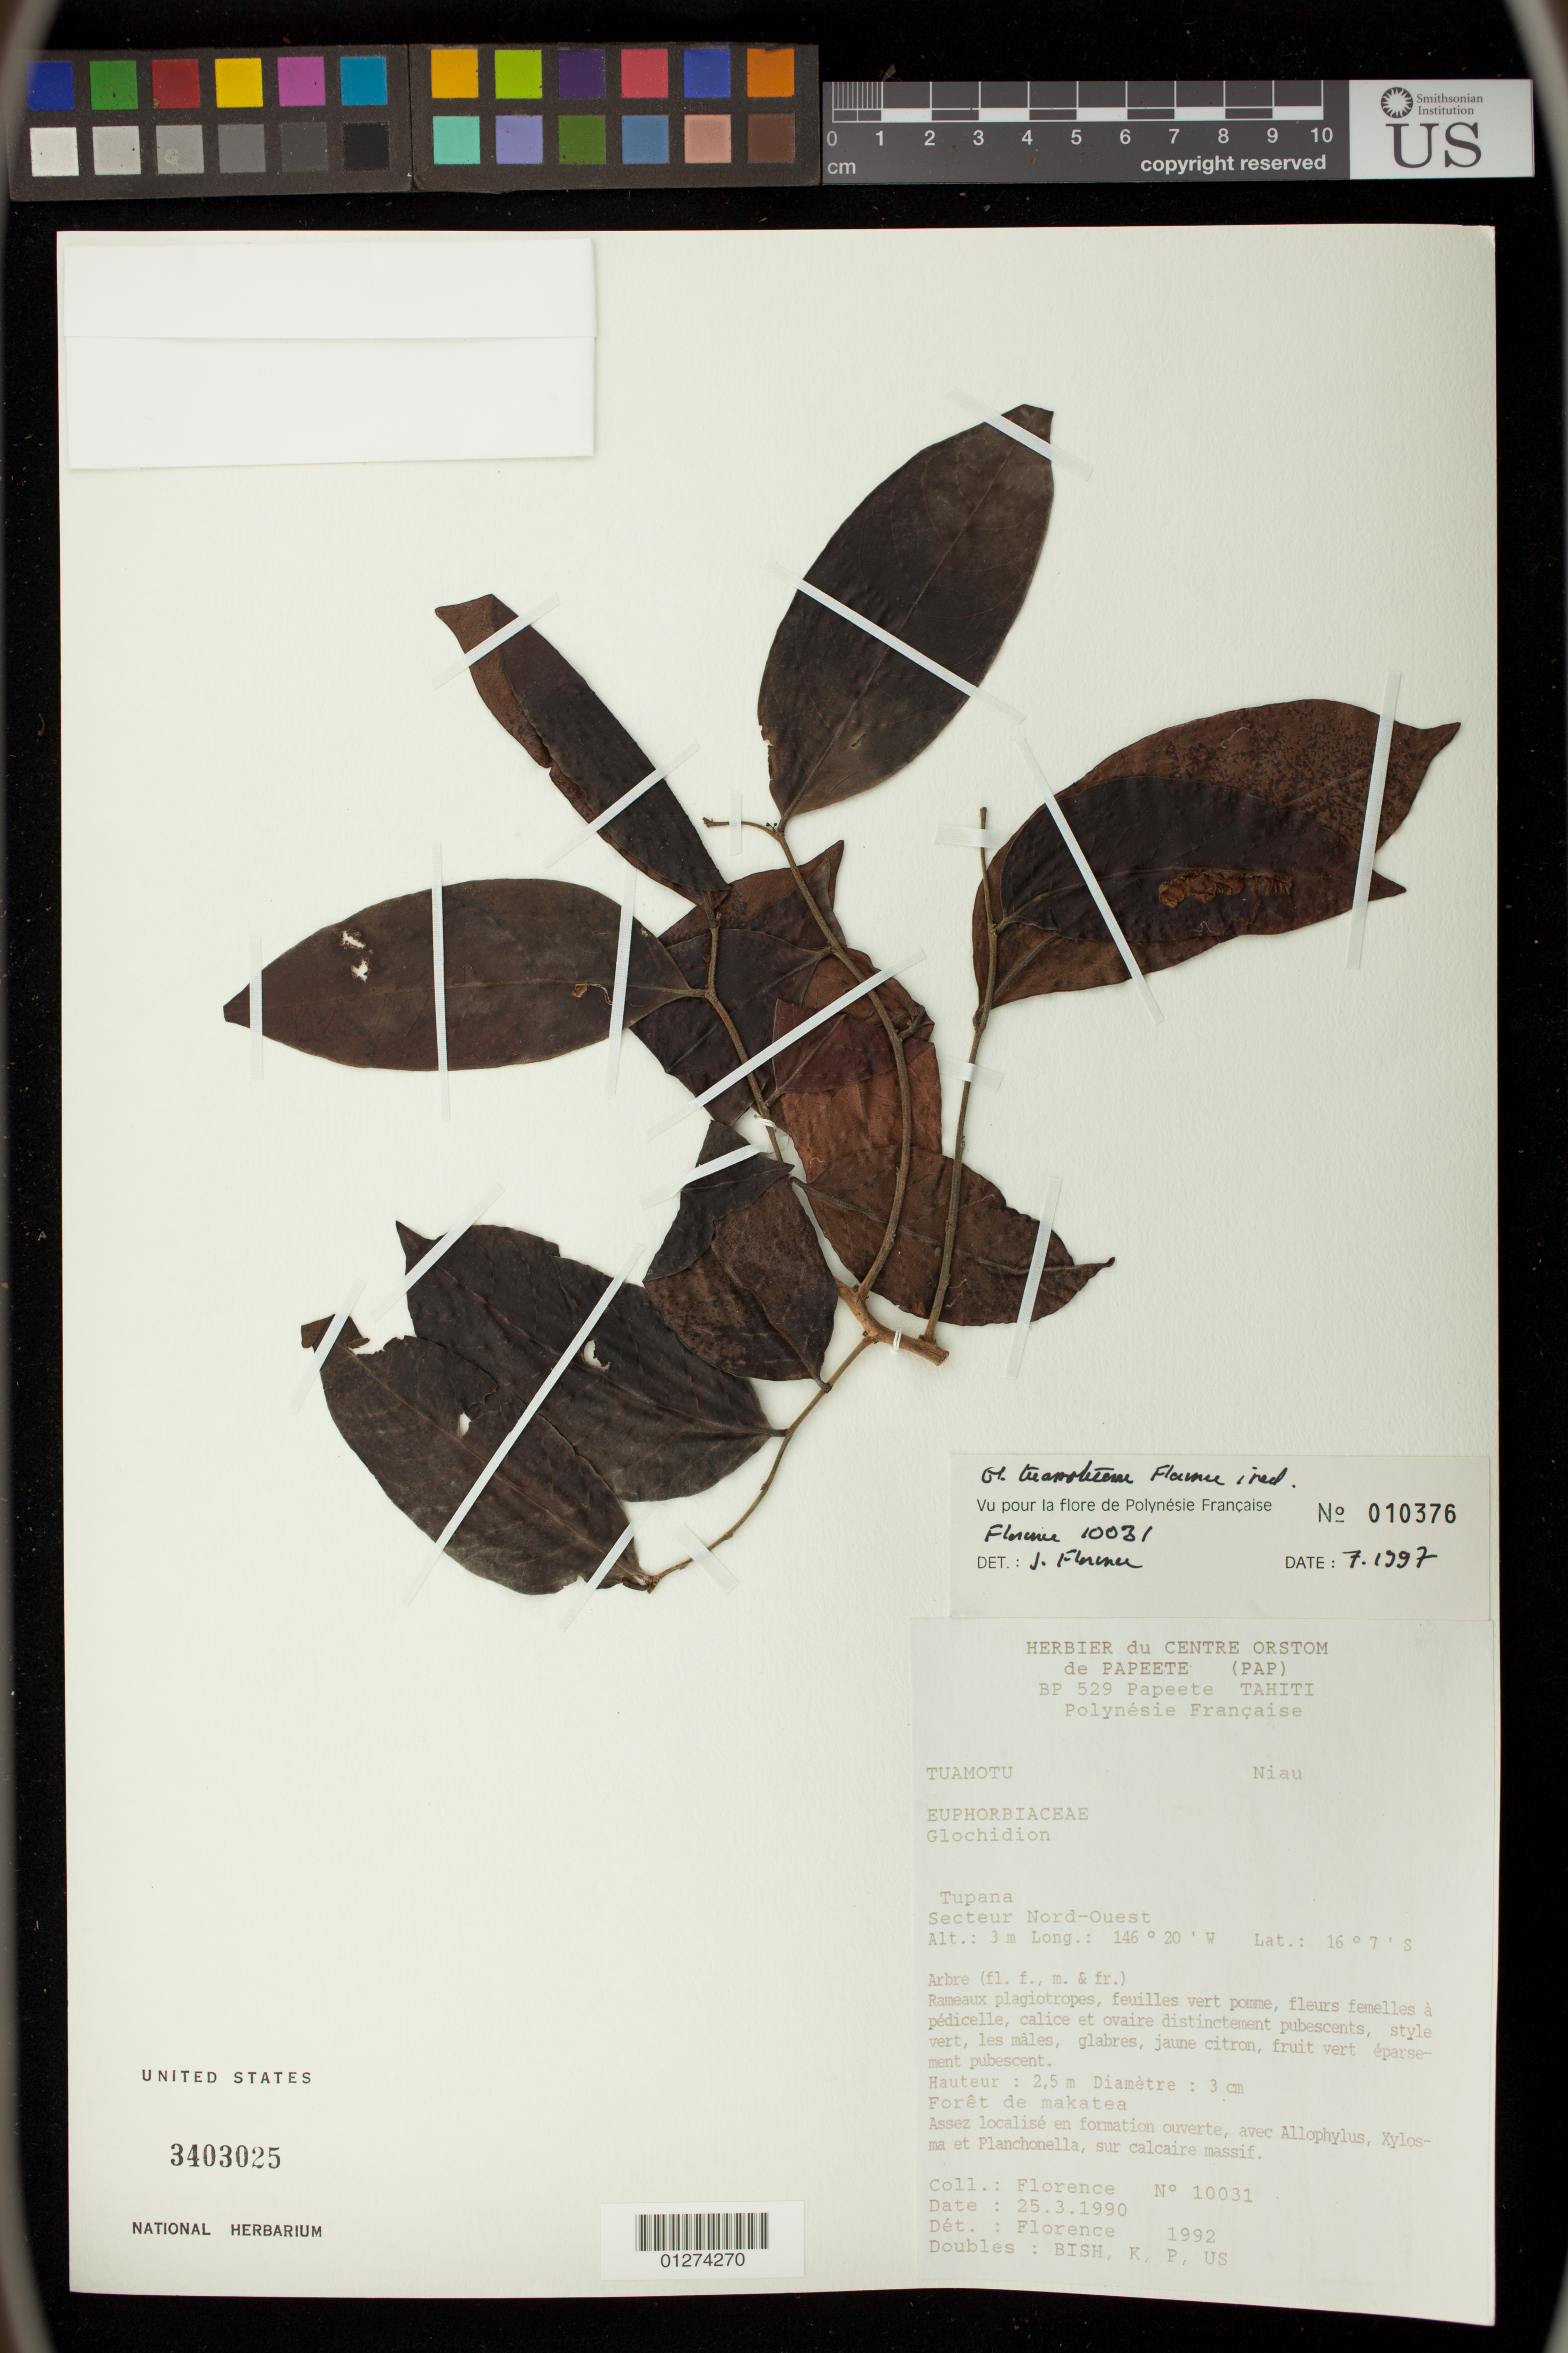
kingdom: Plantae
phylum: Tracheophyta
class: Magnoliopsida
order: Malpighiales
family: Phyllanthaceae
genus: Phyllanthus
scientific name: Phyllanthus tuamotuensis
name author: (J. Florence) W.L. Wagner & Lorence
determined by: Wagner, W. L., (BOT), Smithsonian Institution - National Museum of Natural History (UNITED STATES)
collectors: -. Florence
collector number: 10031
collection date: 1990-03-25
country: French Polynesia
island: Niau Atoll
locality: Tuamotu. Niau. Tupana. Secteur Nord-Ouest.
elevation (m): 3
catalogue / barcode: US 3403025